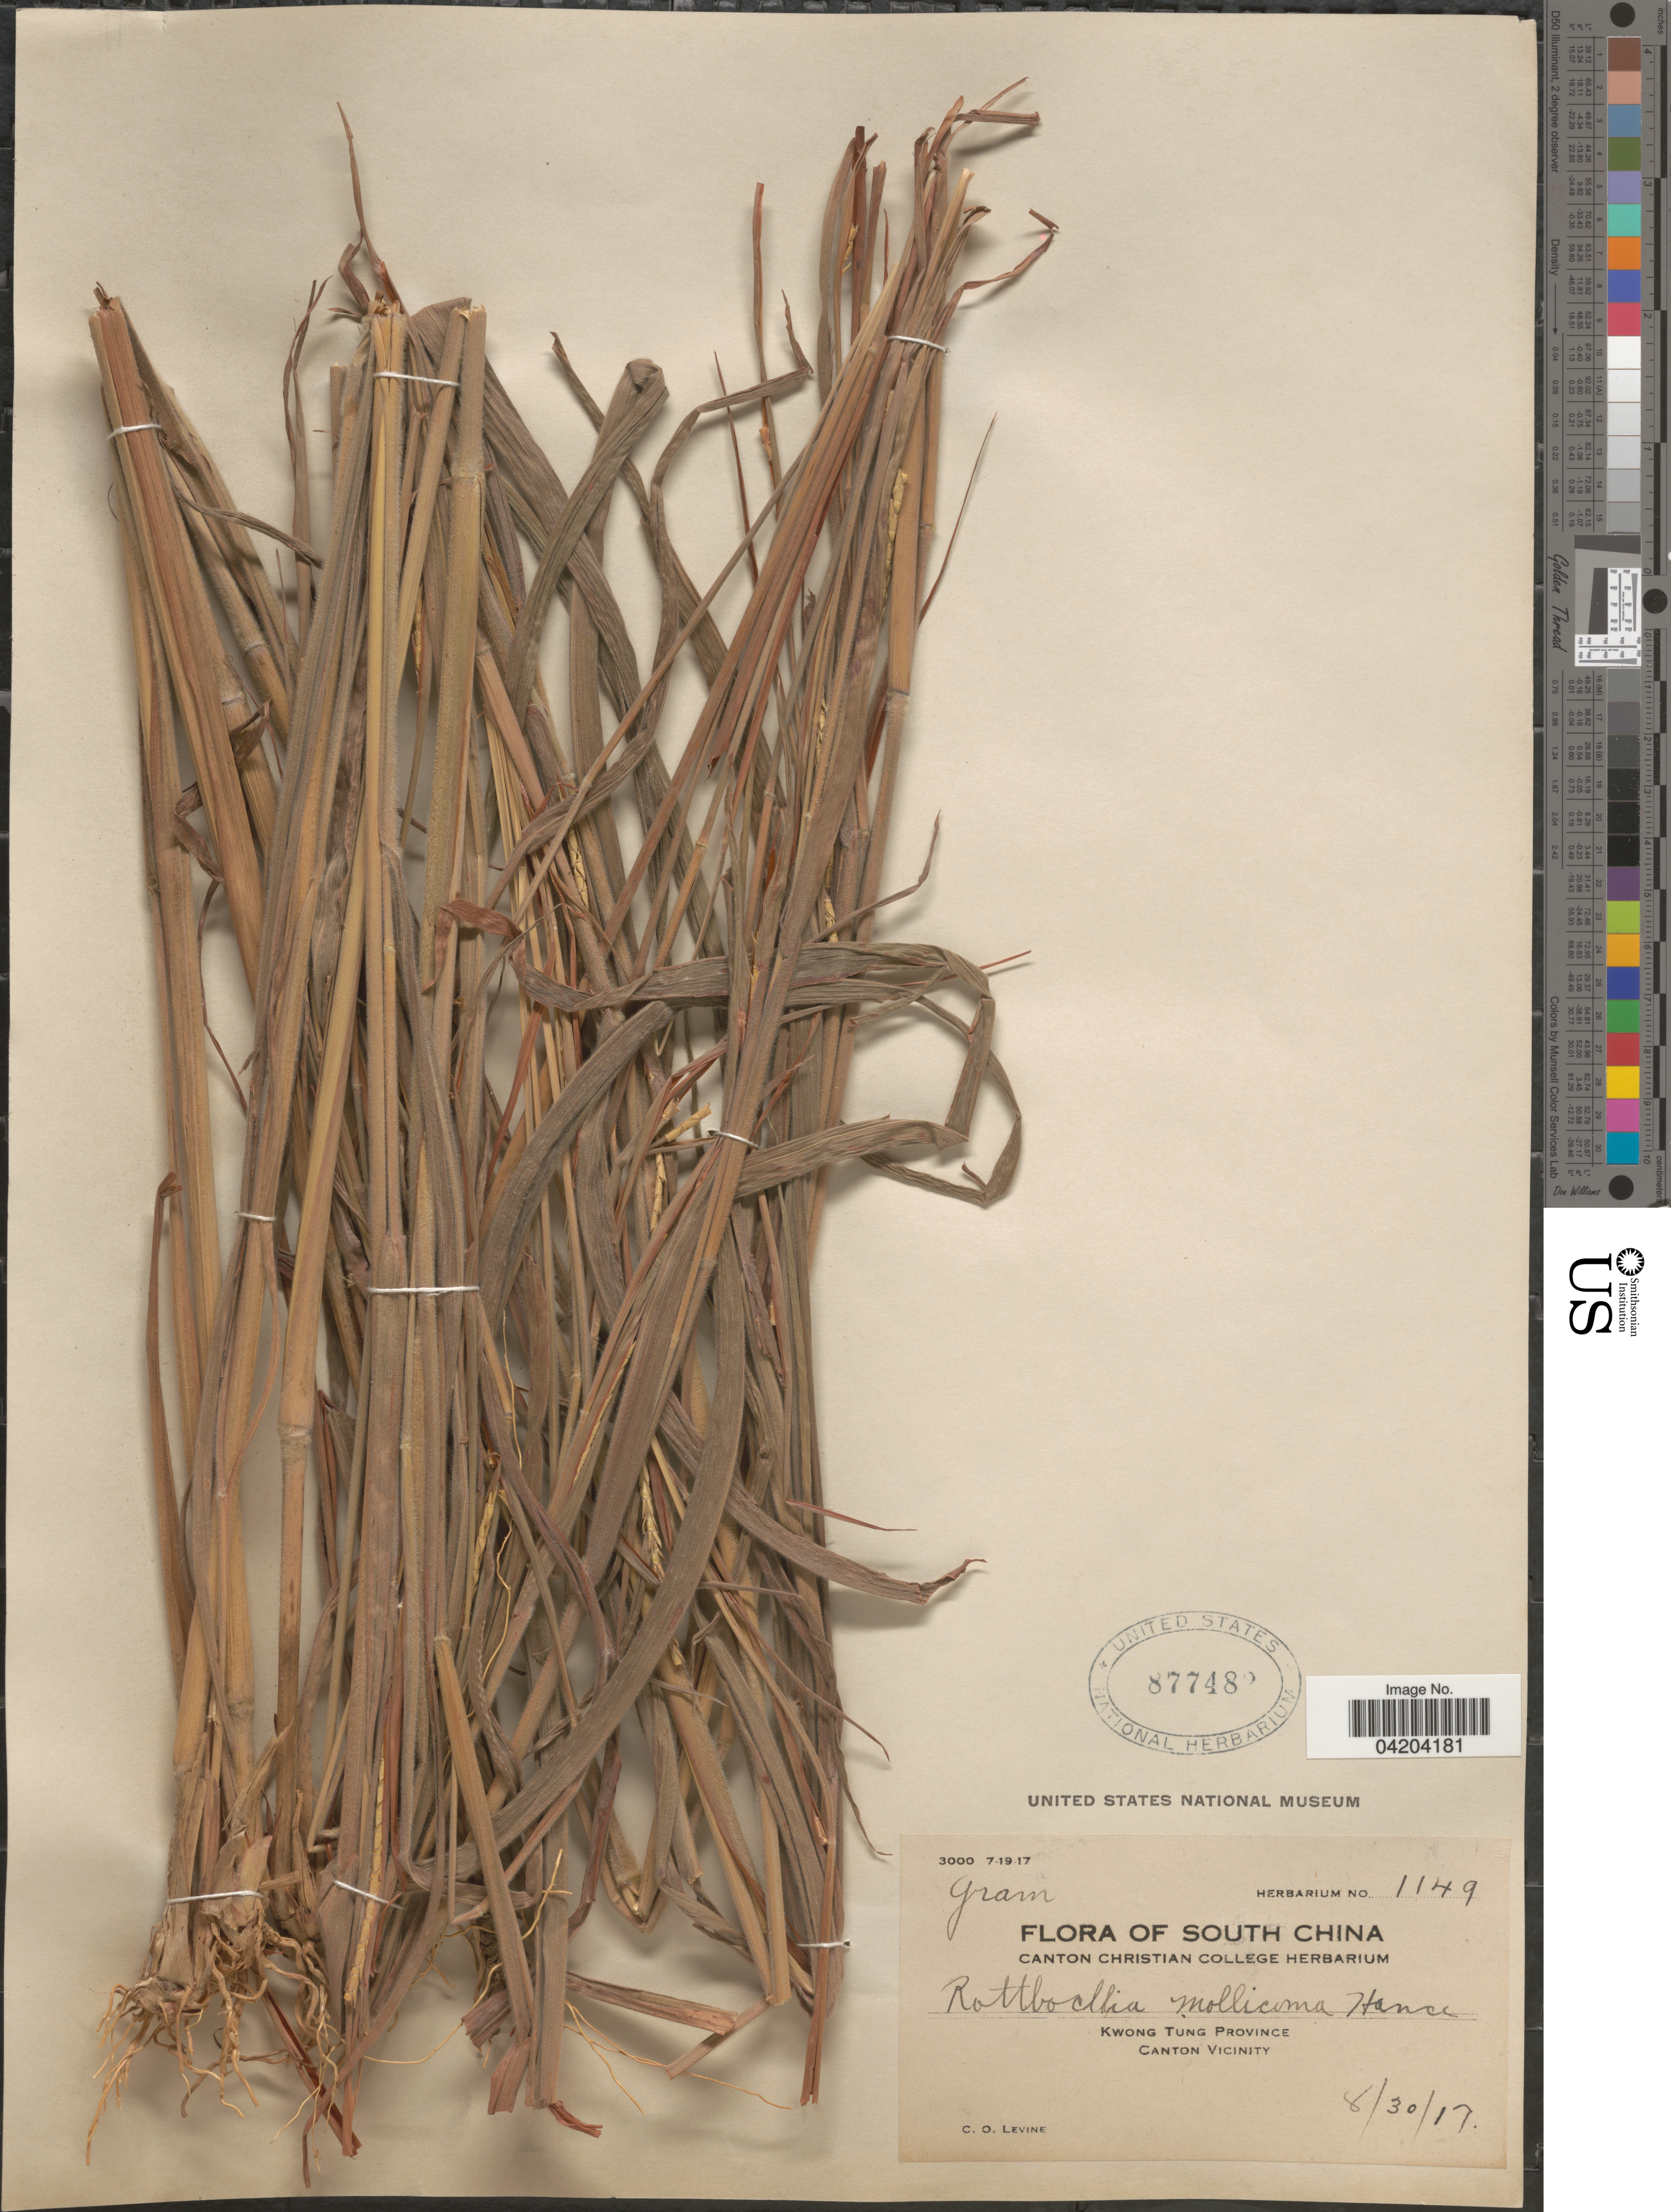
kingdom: Plantae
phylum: Tracheophyta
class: Liliopsida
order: Poales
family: Poaceae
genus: Mnesithea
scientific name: Mnesithea mollicoma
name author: (Hance) A. Camus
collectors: C. O. Levine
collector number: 1149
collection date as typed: Transcribed d/m/y: 30/8/17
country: China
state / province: Guangdong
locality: South China. Kwong Tung Province. Canton Vicinity.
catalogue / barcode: US 877482